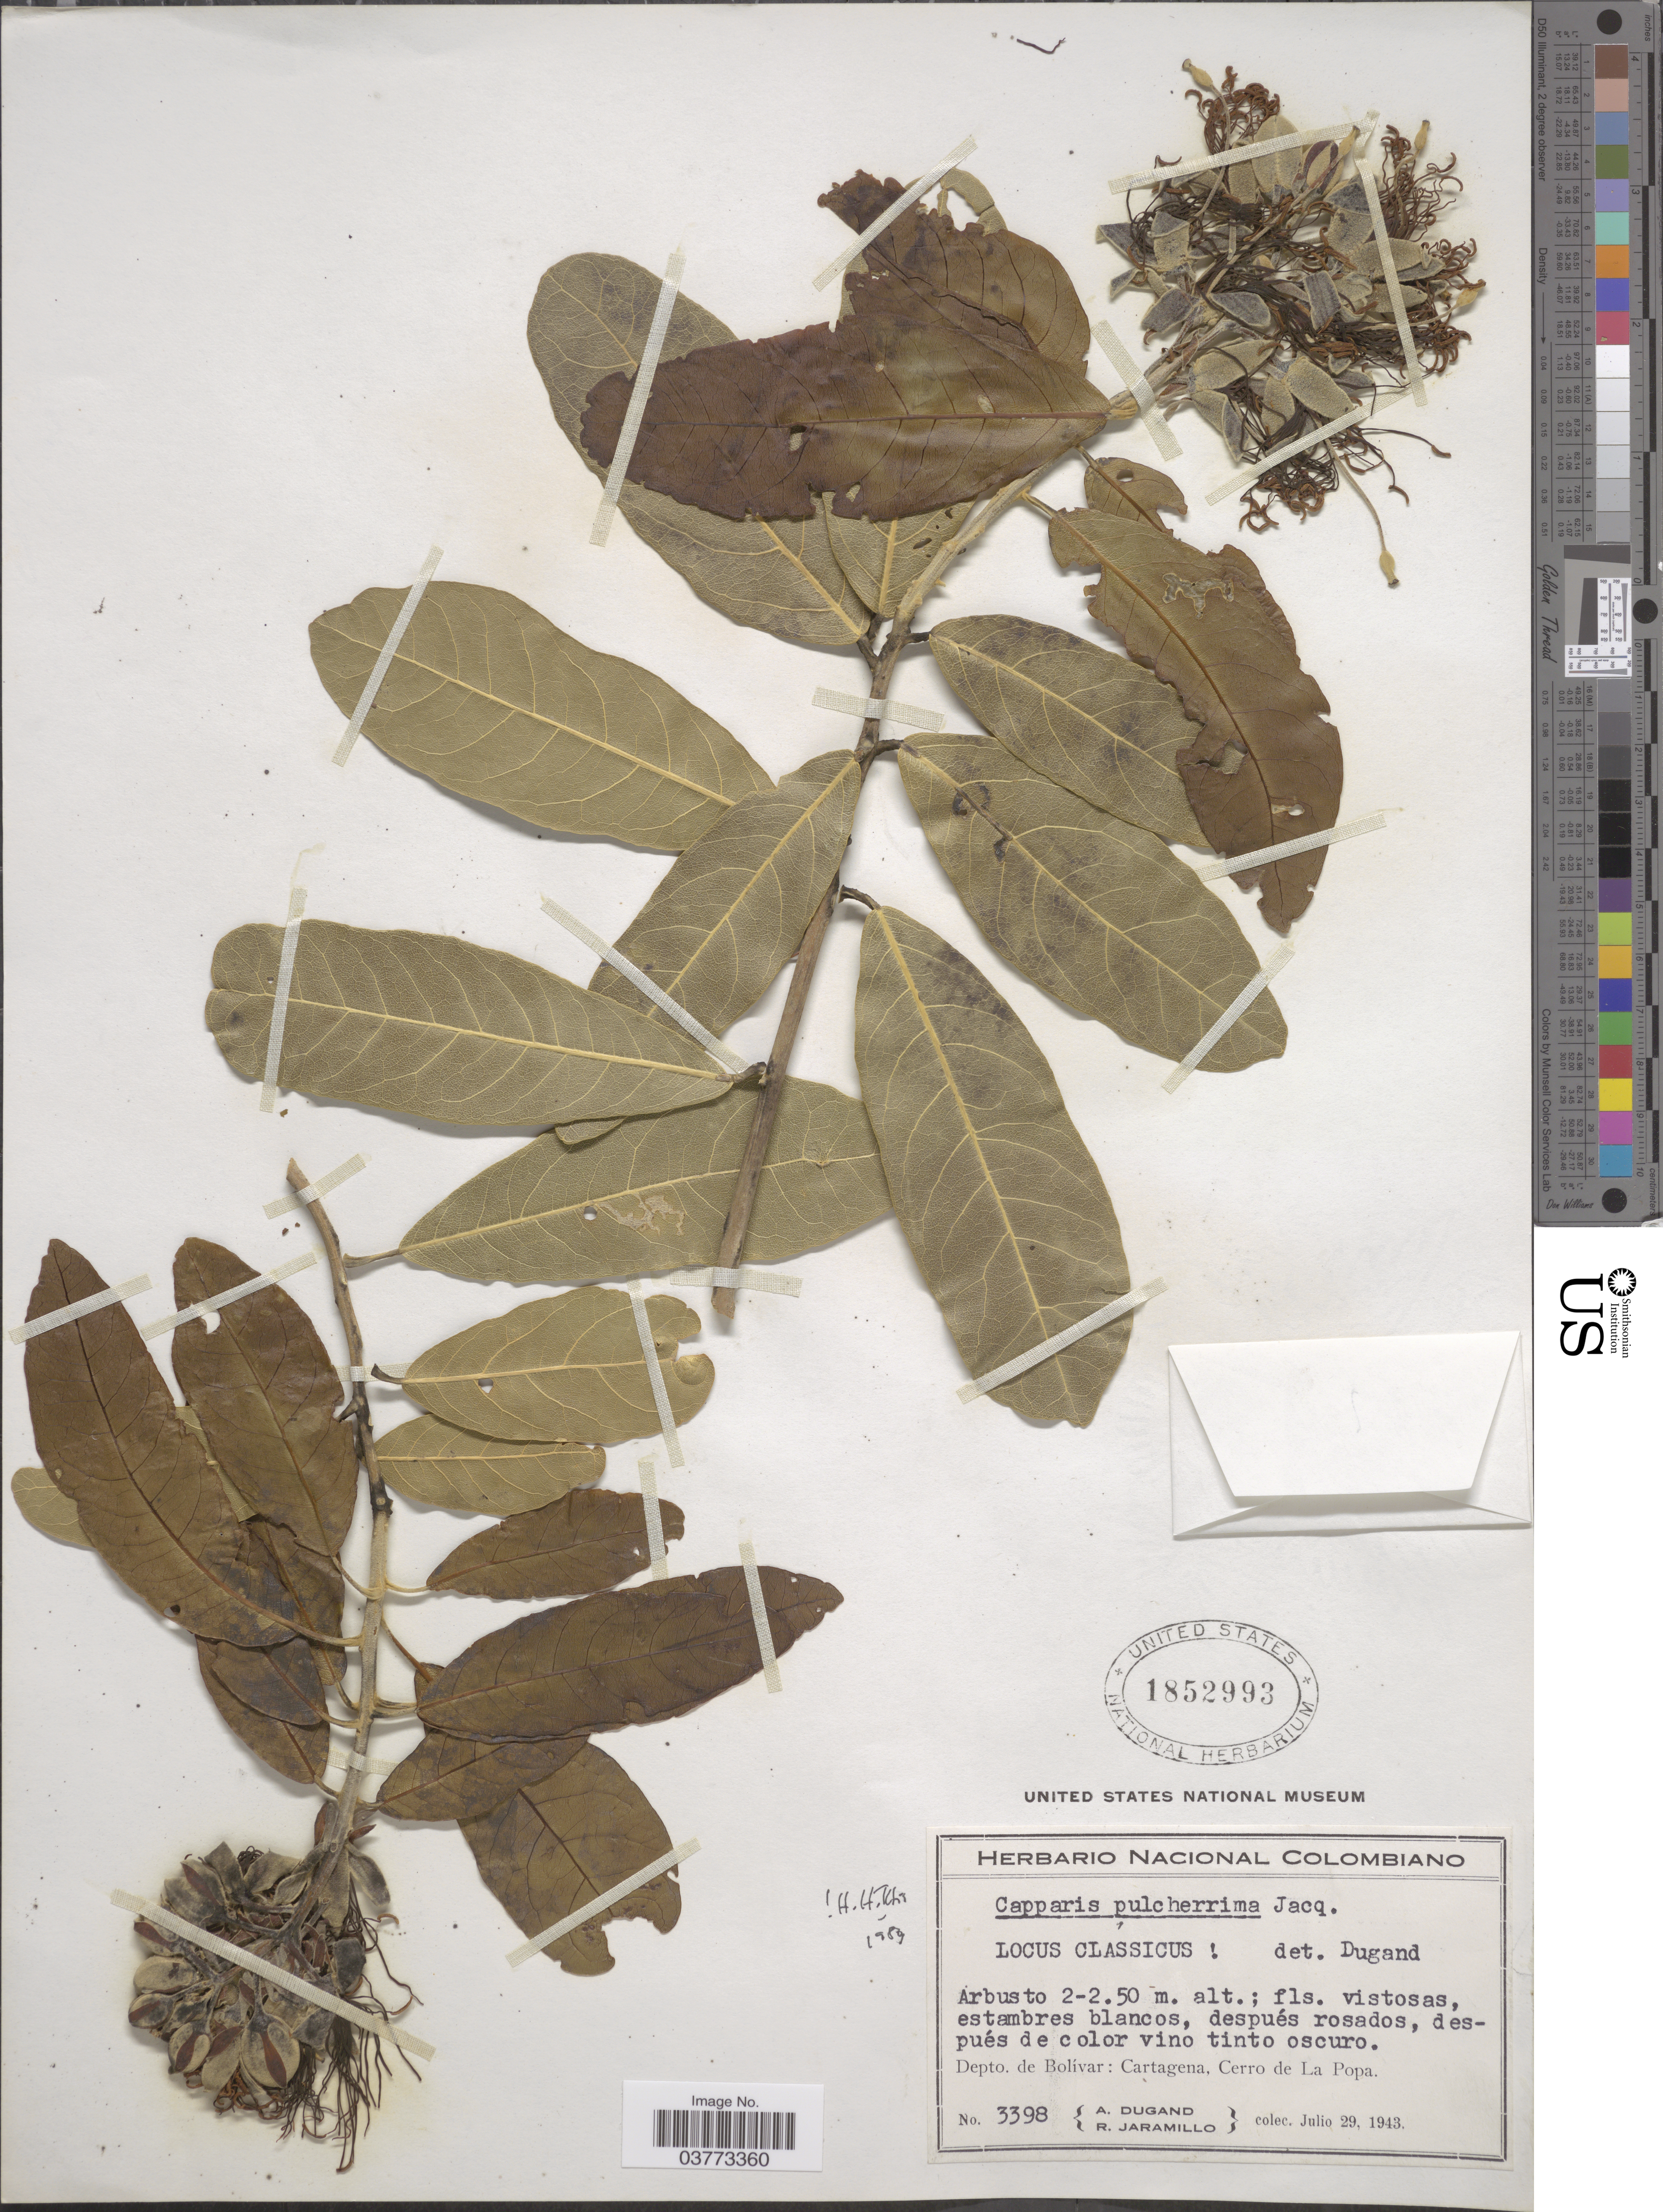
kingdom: Plantae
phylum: Tracheophyta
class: Magnoliopsida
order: Brassicales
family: Capparaceae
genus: Calanthea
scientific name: Calanthea pulcherrima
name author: (Jacq.) Miers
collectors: A. Dugand & R. Jaramillo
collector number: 3398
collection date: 1943-07-29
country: Colombia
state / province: Bolívar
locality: Depto. de Bolívar: Cartagena, Cerro de La Popa.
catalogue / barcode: US 1852993